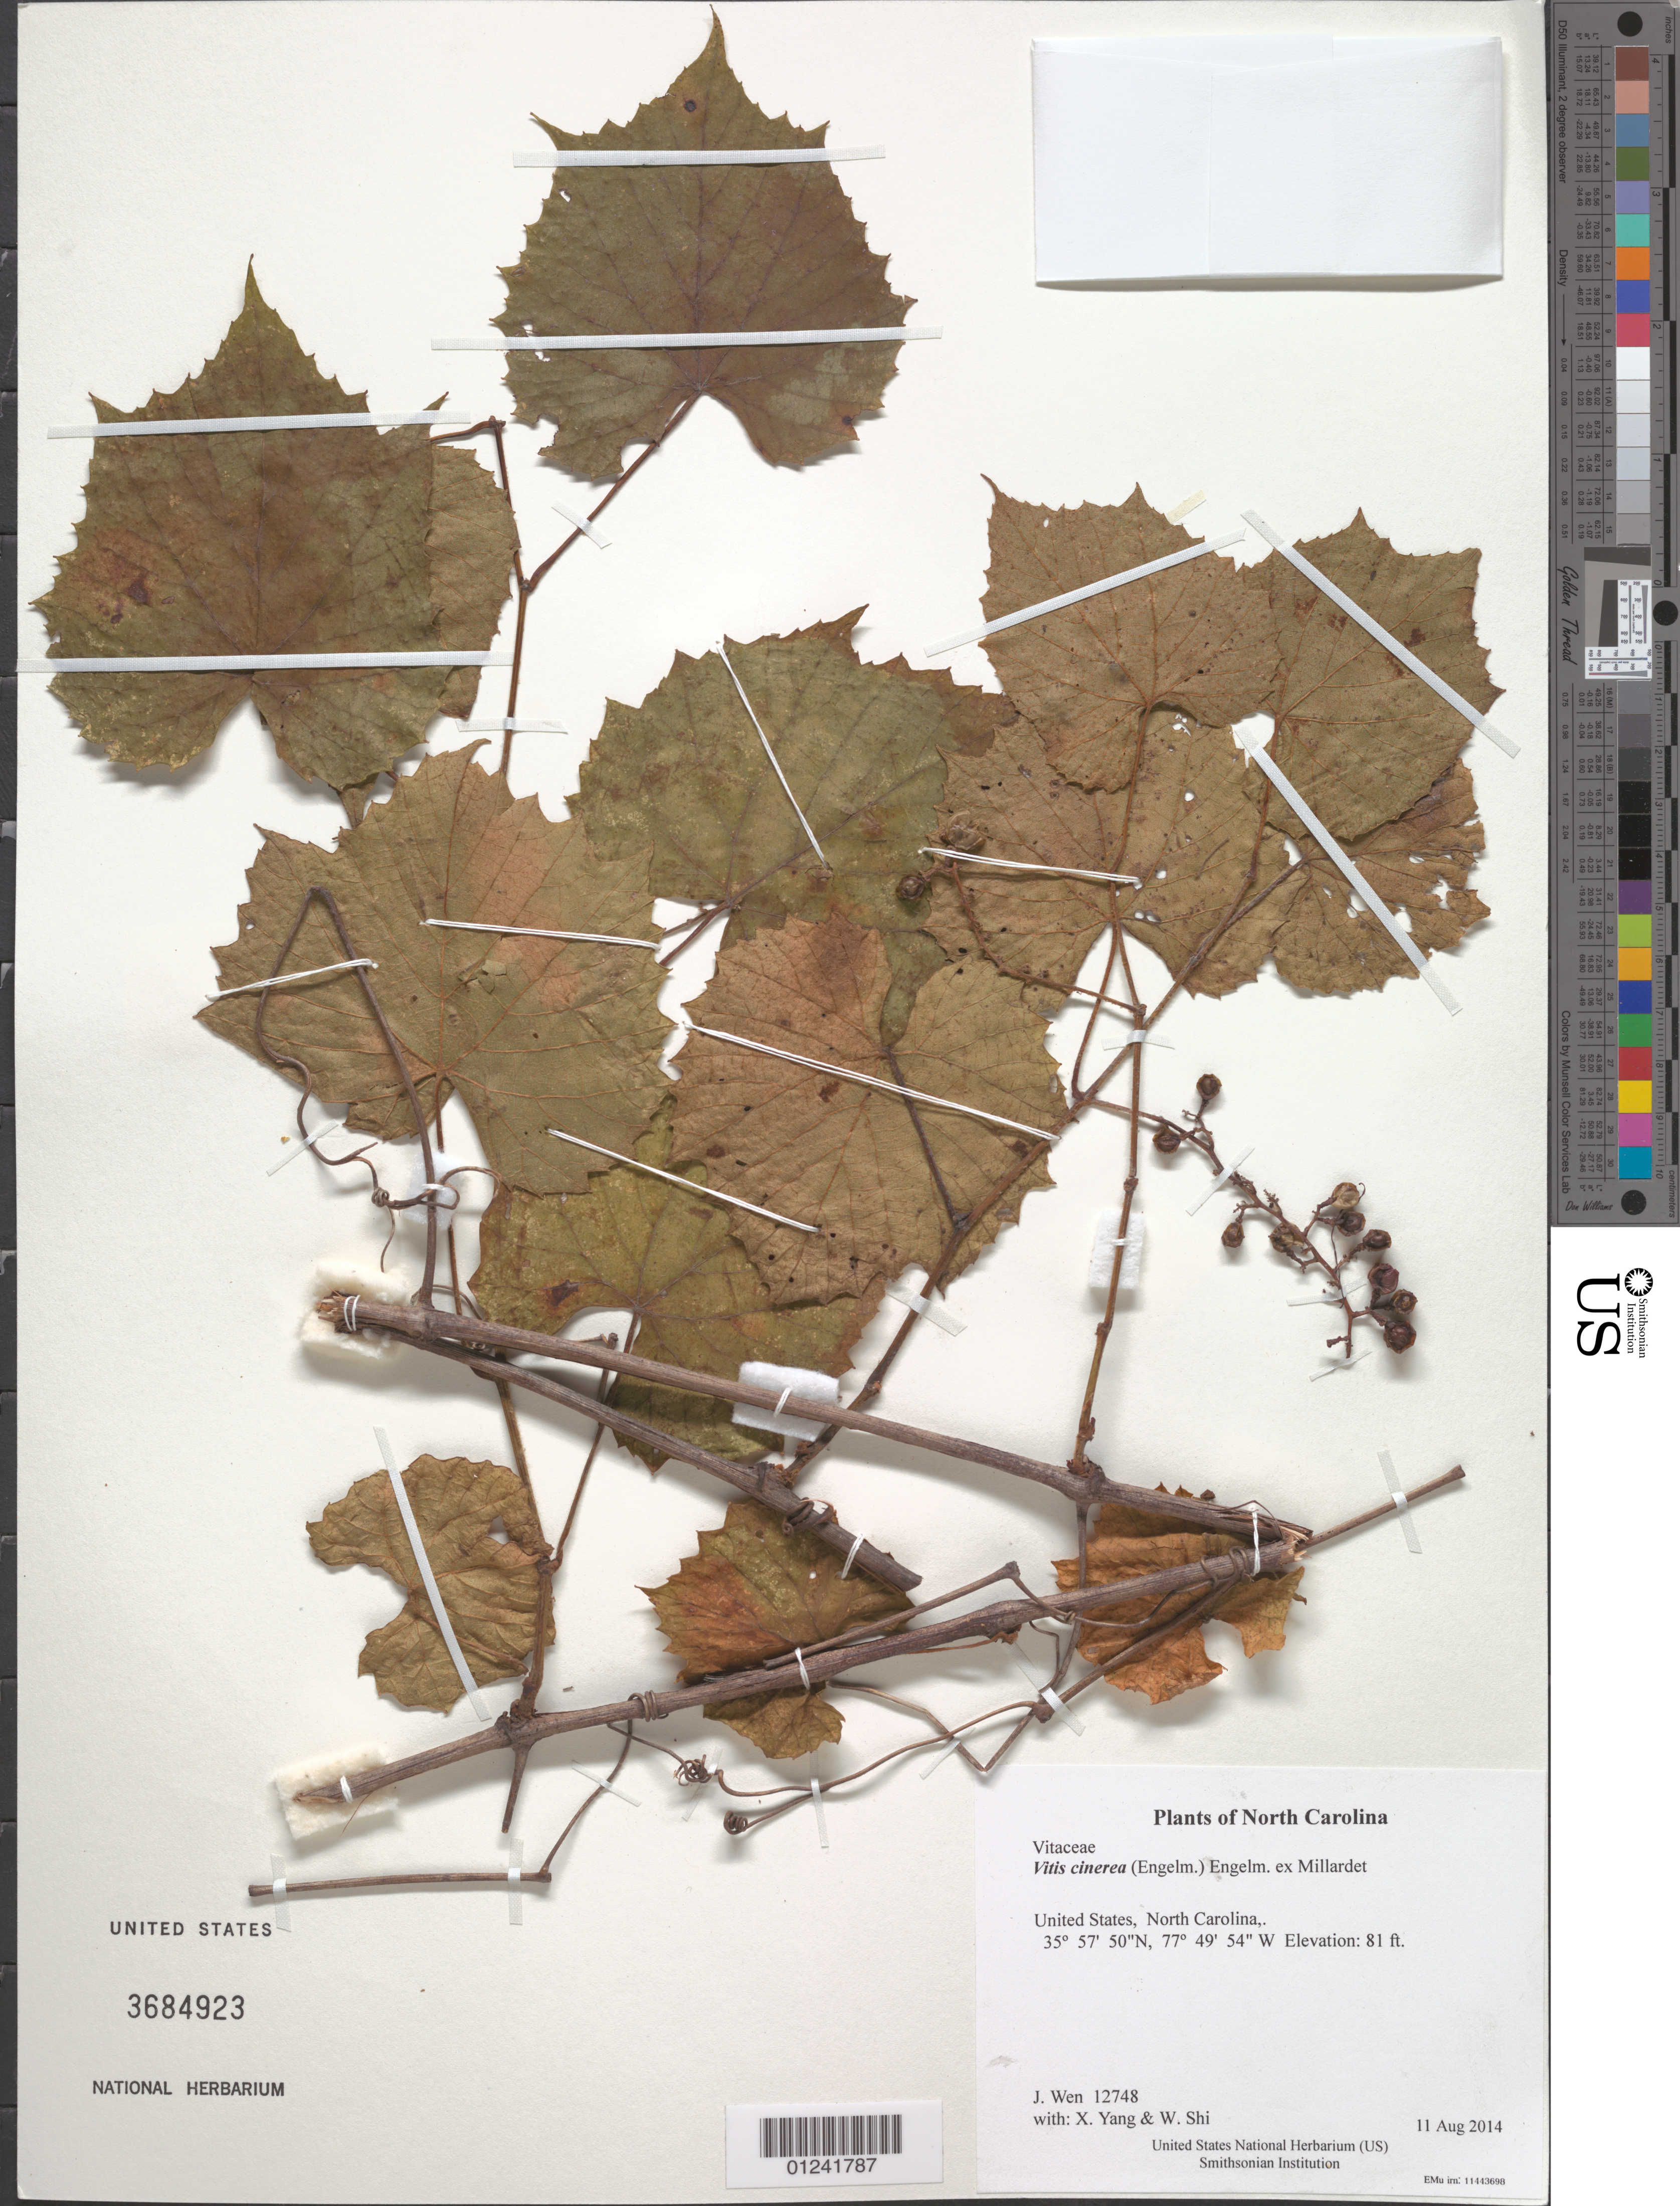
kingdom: Plantae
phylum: Tracheophyta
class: Magnoliopsida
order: Vitales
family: Vitaceae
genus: Vitis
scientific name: Vitis cinerea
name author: (Engelm.) Millardet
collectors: J. Wen, X. Yang & W. Shi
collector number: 12748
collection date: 2014-08-11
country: United States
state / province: North Carolina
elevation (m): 25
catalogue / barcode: US 3684923